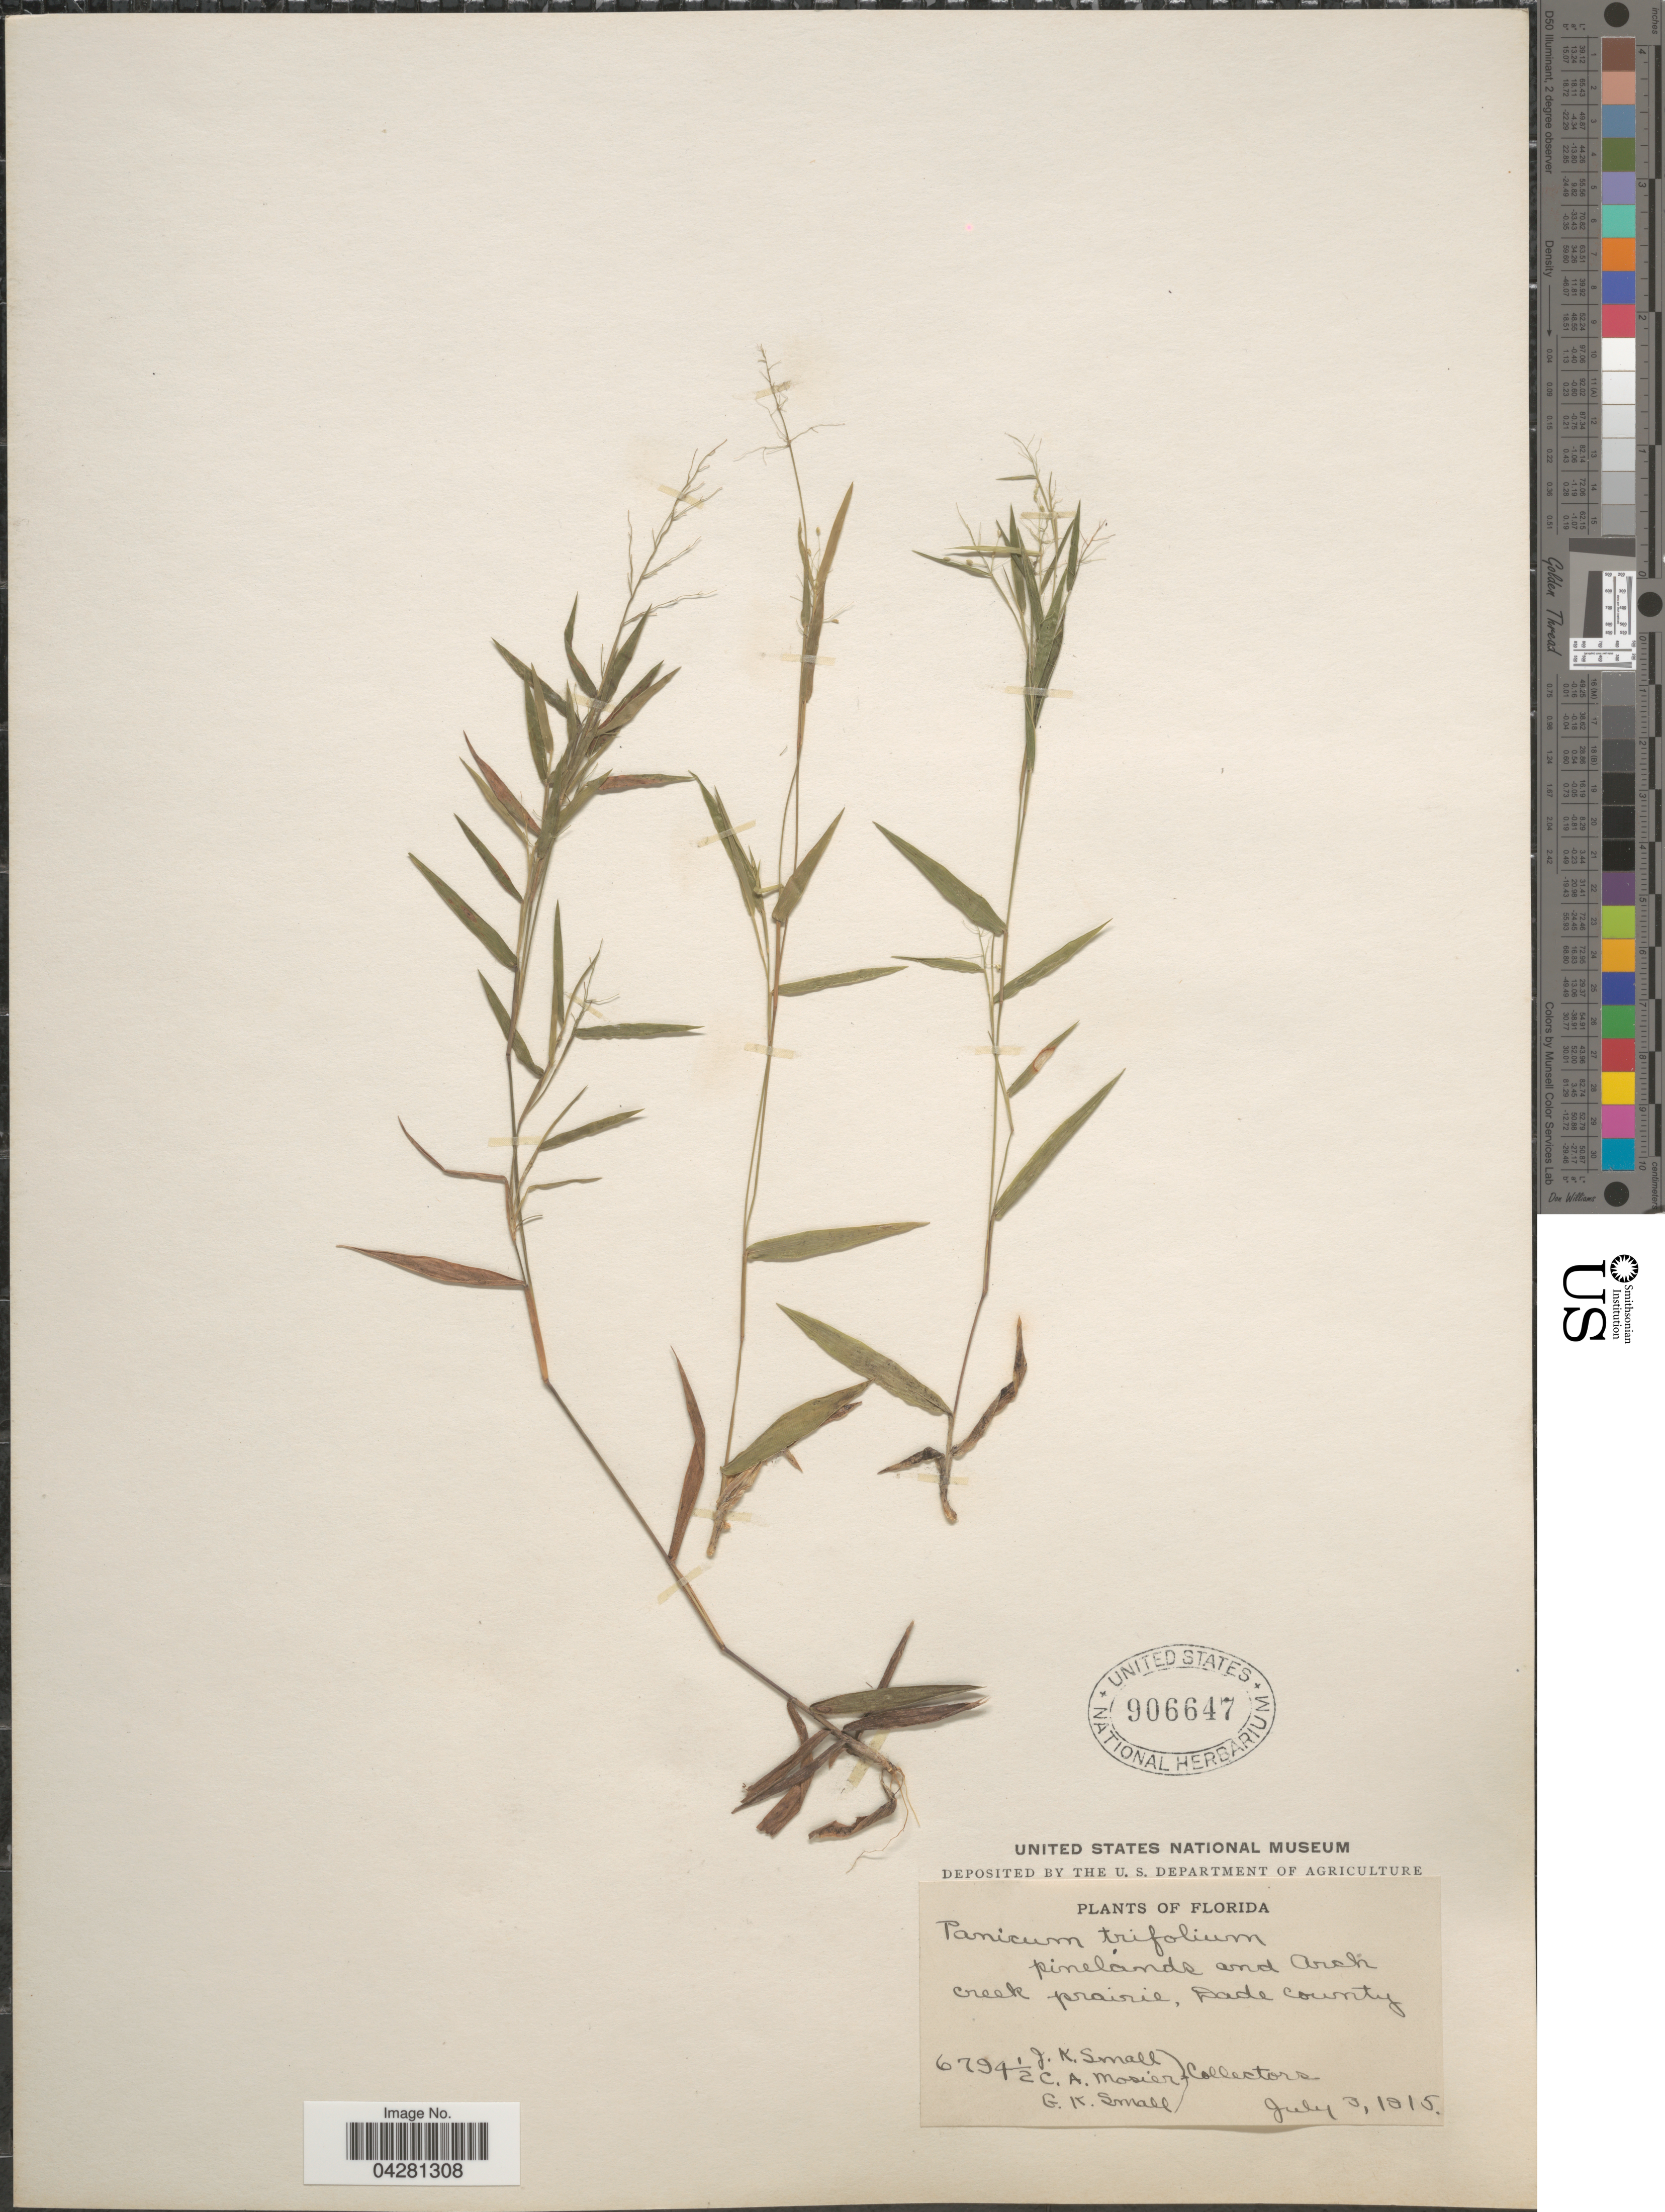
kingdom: Plantae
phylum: Tracheophyta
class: Liliopsida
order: Poales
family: Poaceae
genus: Dichanthelium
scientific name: Dichanthelium dichotomum var. unciphyllum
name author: (Trin.) Davidse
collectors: J. K. Small, C. A. Mosier & G. K. Small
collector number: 6794½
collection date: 1915-07-03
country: United States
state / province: Florida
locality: Pinelands and Arch creek prairie, Dade County.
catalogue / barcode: US 906647